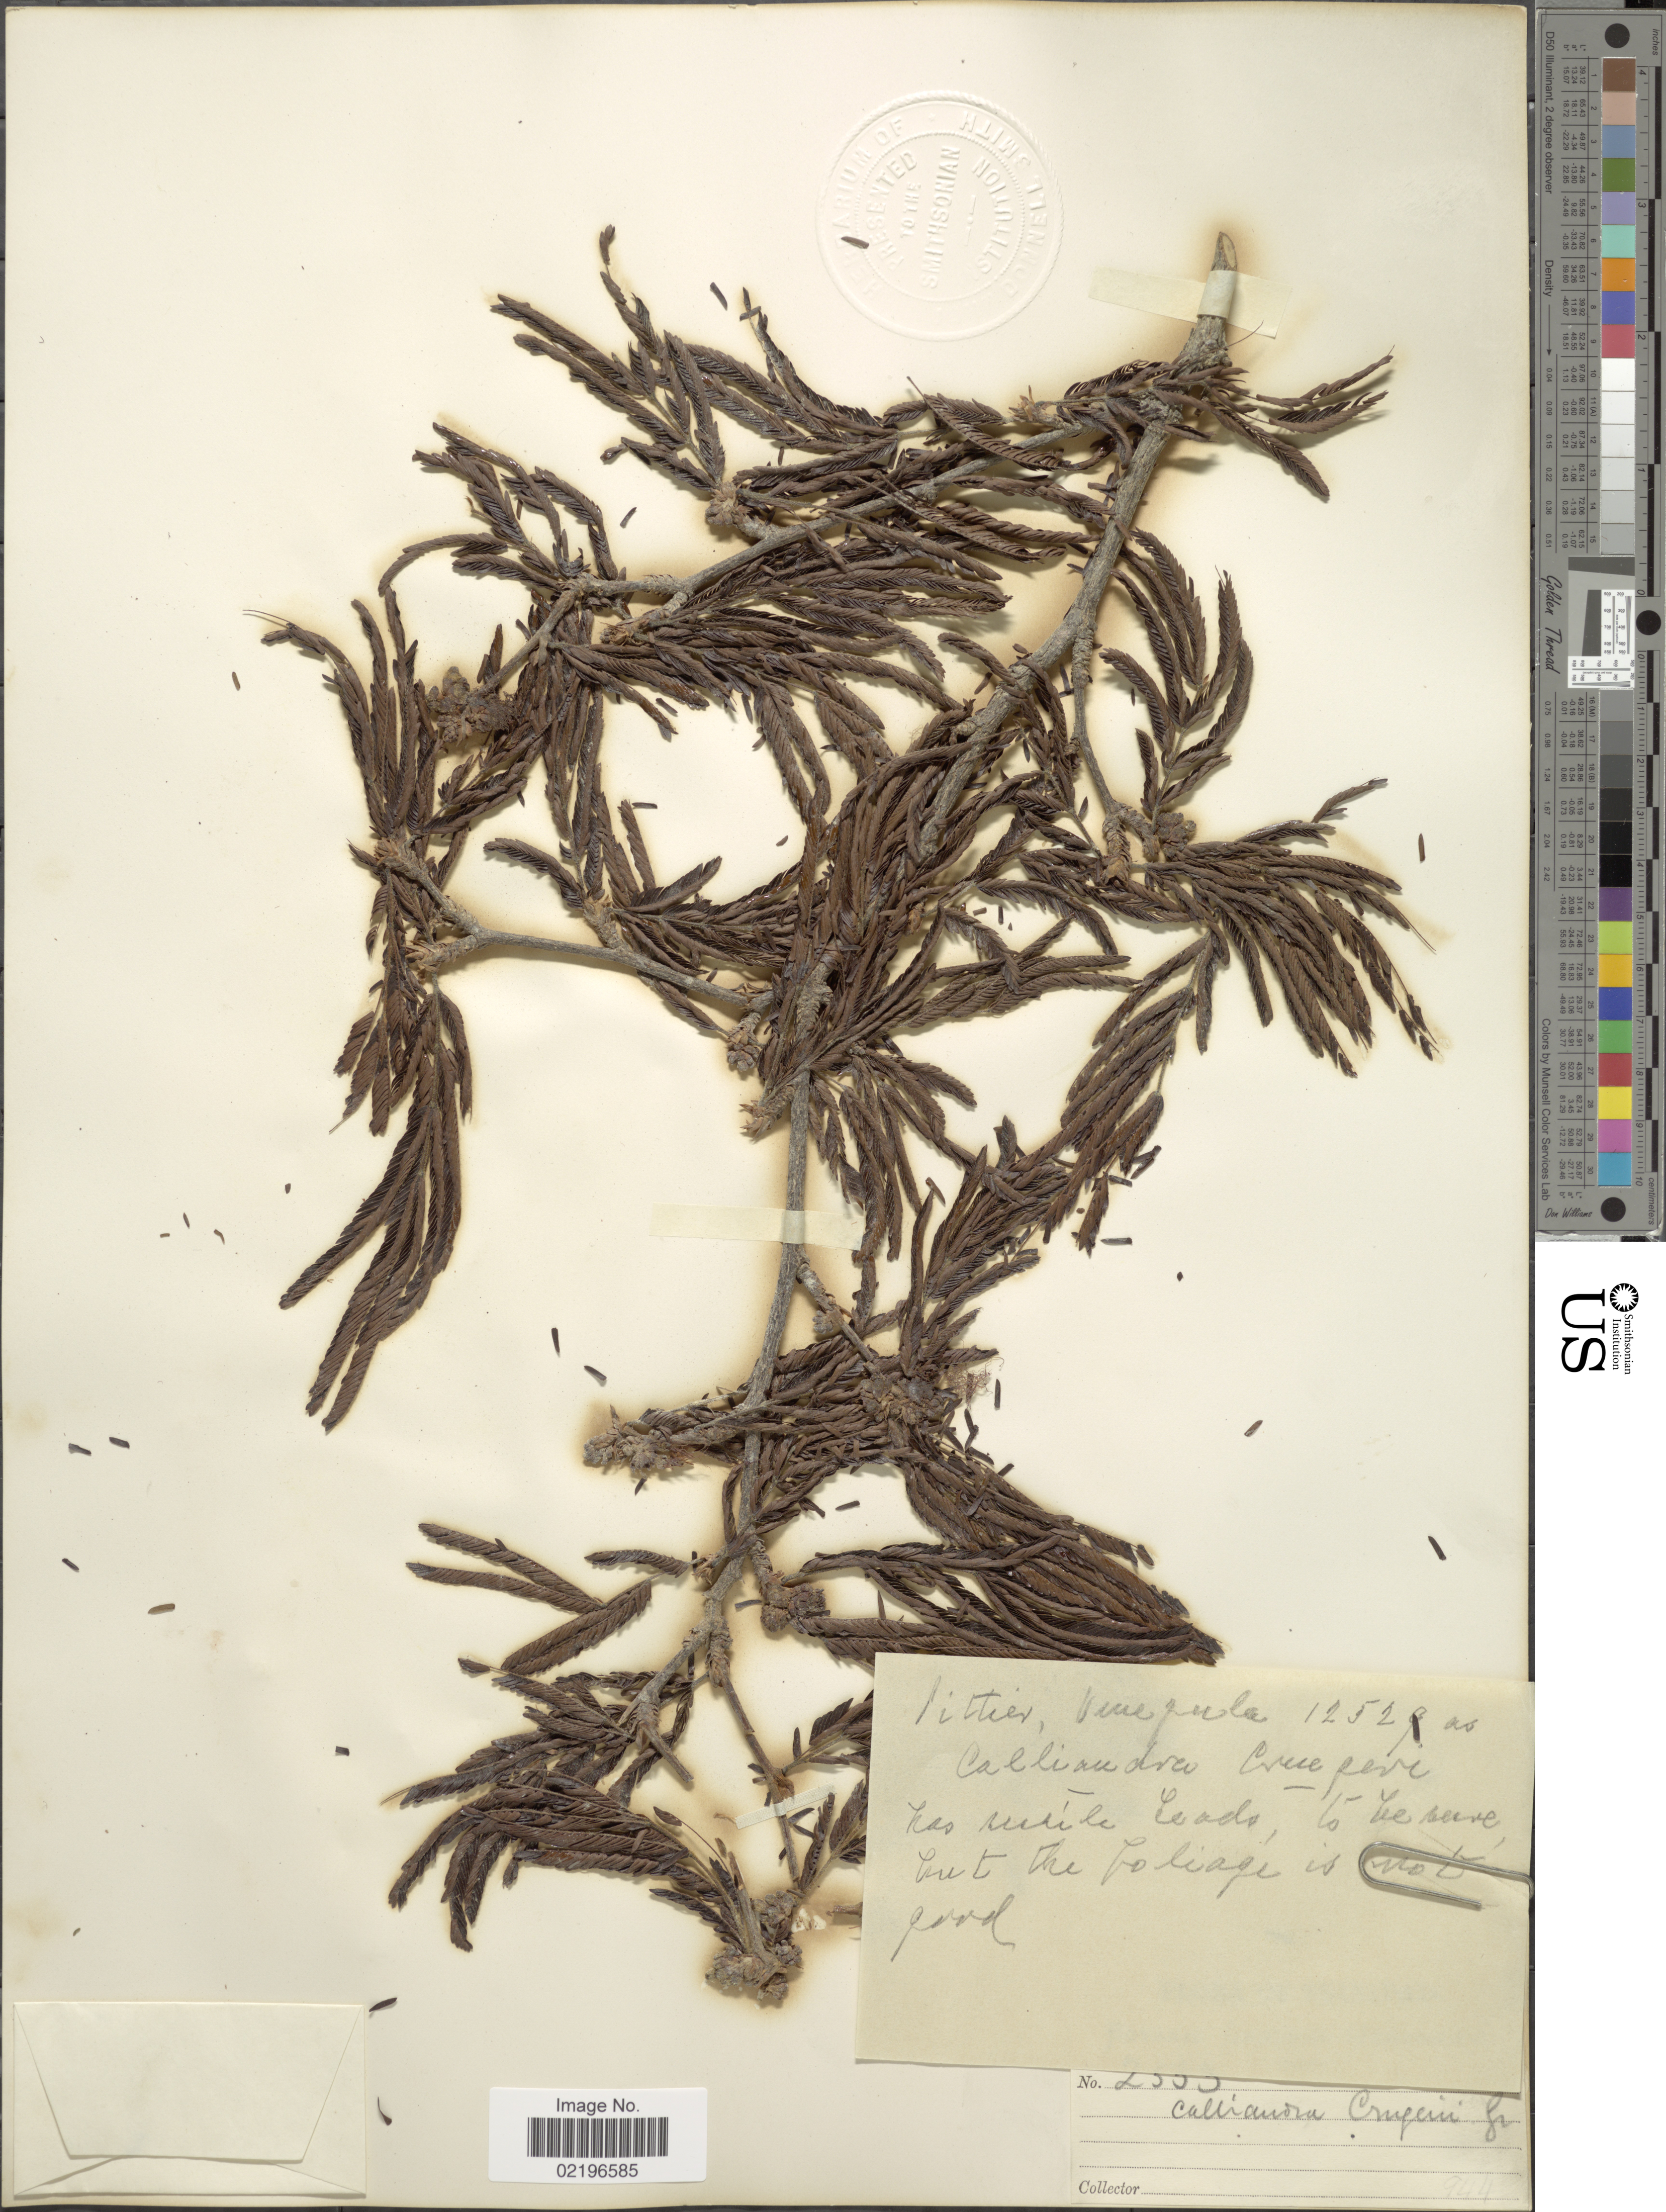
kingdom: Plantae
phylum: Tracheophyta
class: Magnoliopsida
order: Fabales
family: Fabaceae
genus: Calliandra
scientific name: Calliandra pittieri var. pittieri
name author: Standl.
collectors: Pittier, --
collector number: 12529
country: Venezuela